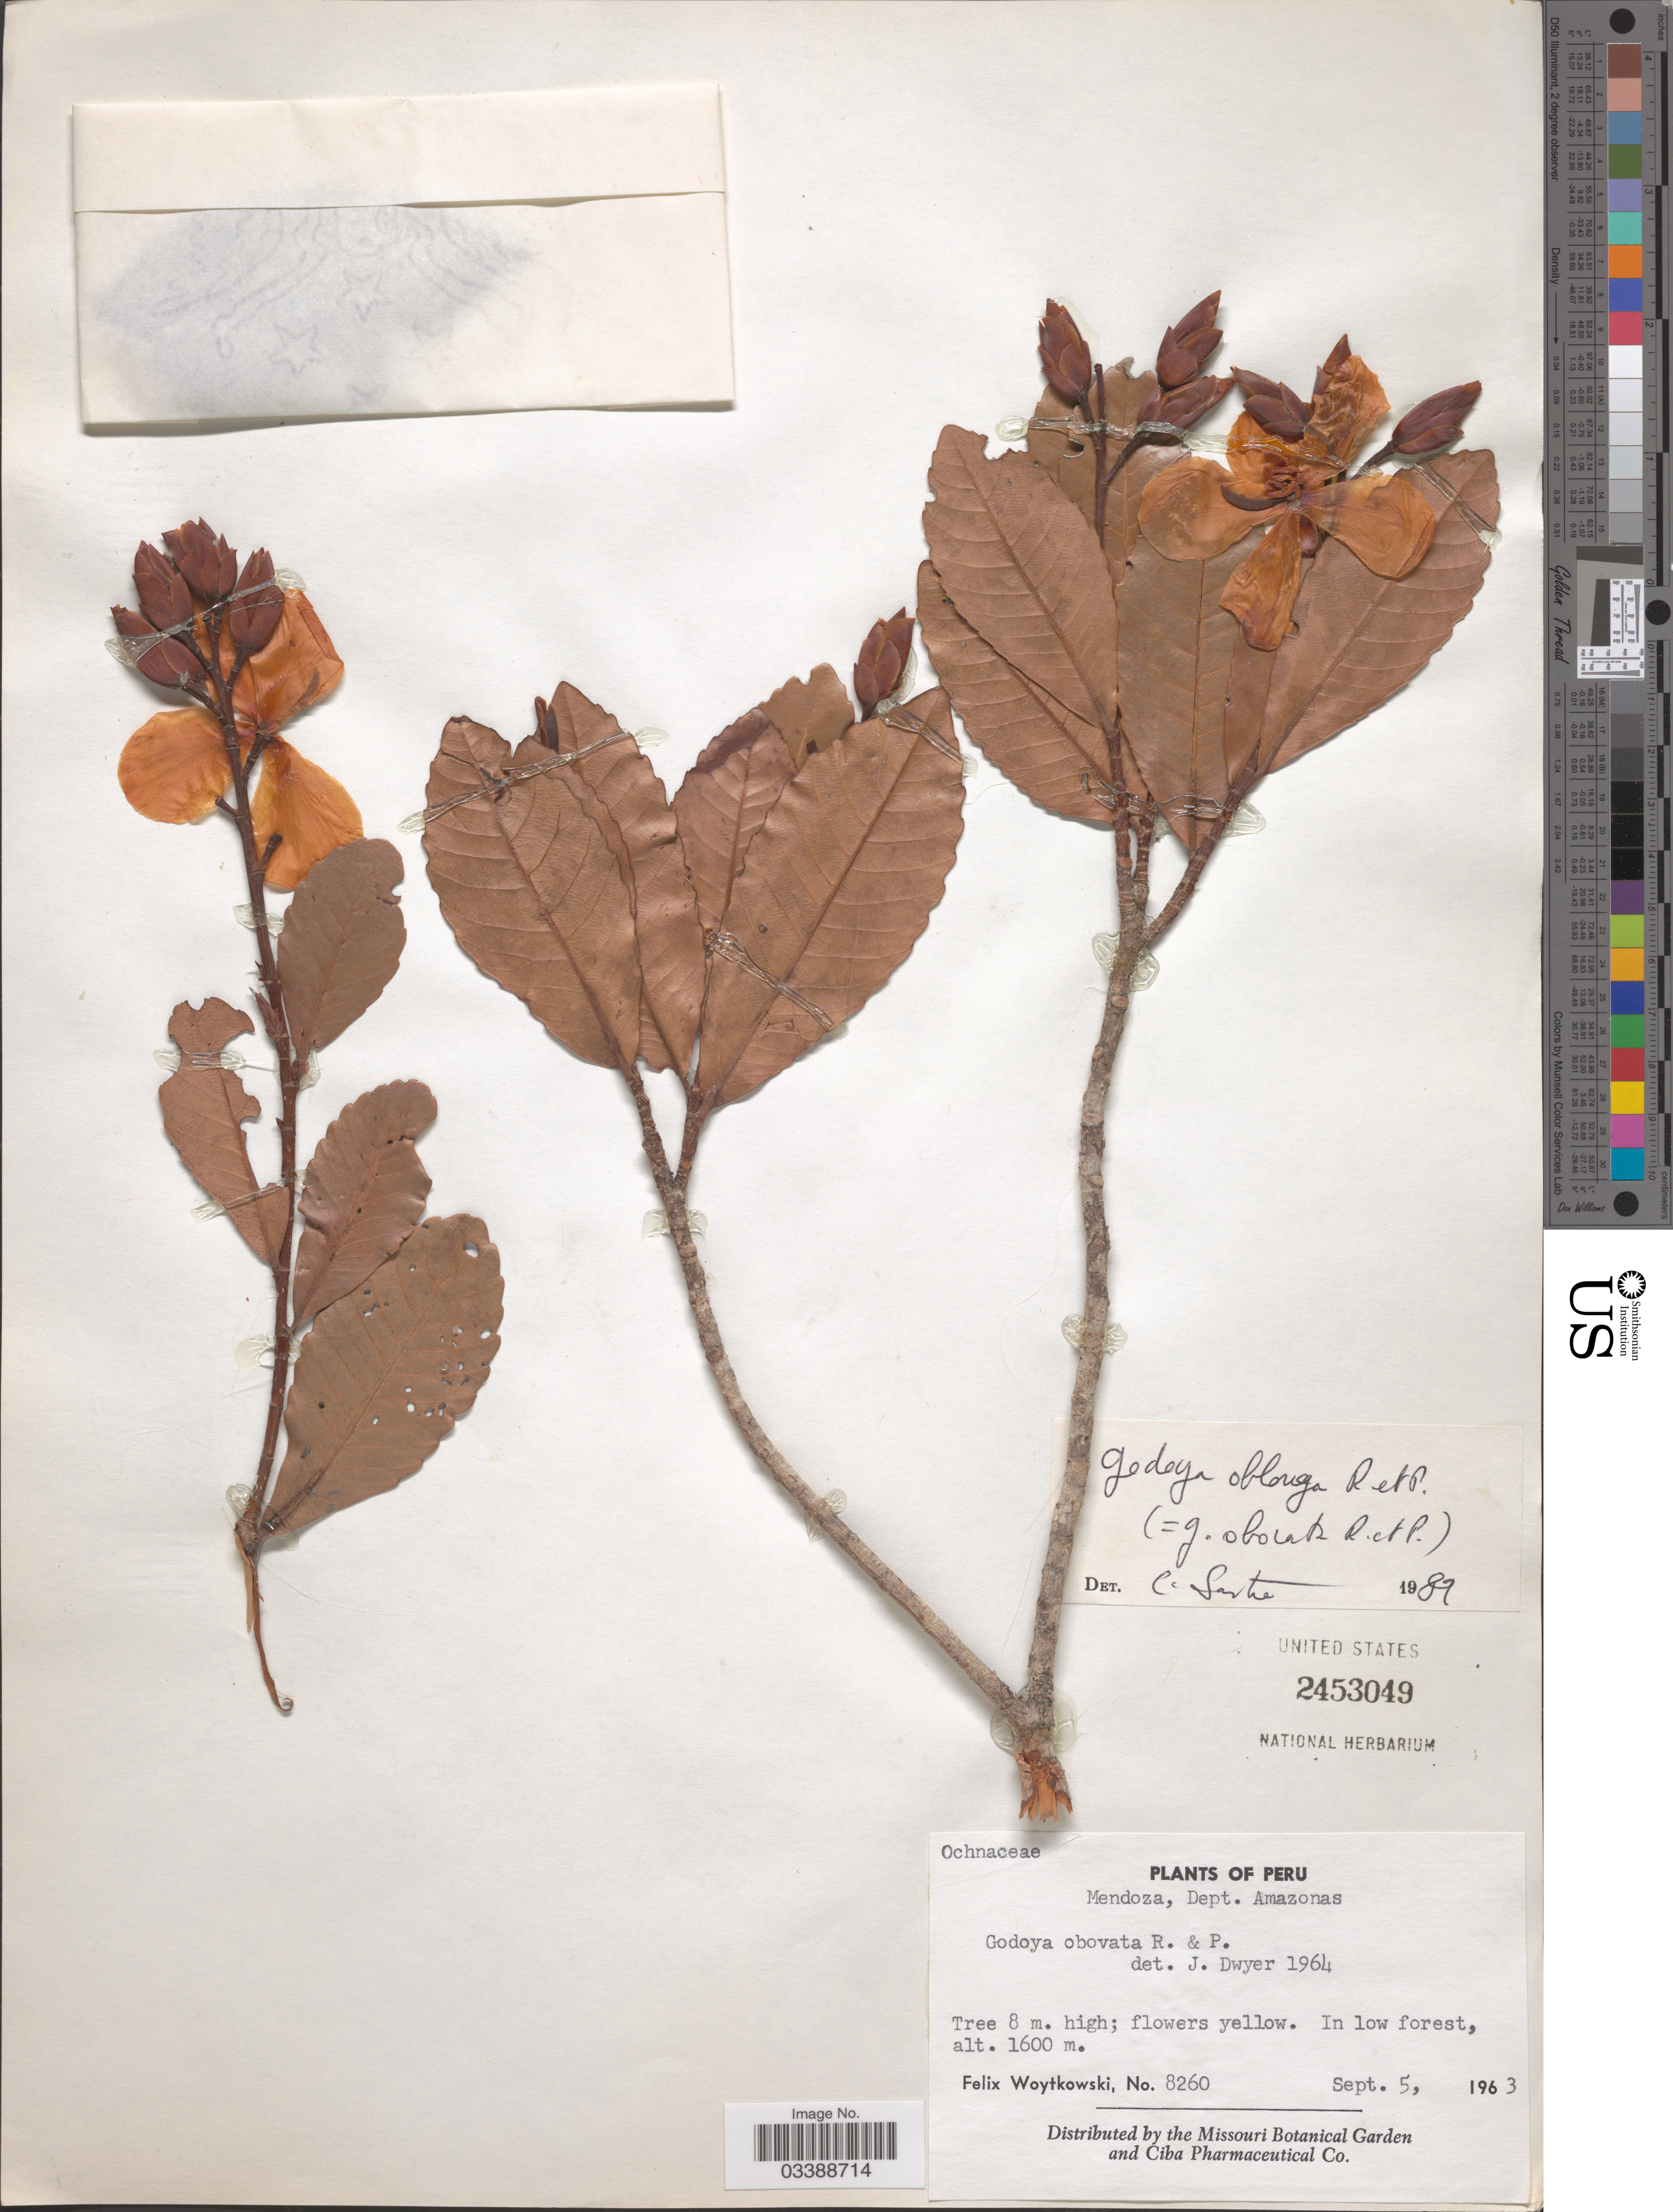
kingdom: Plantae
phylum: Tracheophyta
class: Magnoliopsida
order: Malpighiales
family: Ochnaceae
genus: Godoya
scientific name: Godoya oblonga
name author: Ruiz & Pav.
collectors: F. Woytkowski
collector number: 8260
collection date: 1963-09-05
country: Peru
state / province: Amazonas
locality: Mendoza, Dept. Amazonas.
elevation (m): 1600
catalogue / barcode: US 2453049